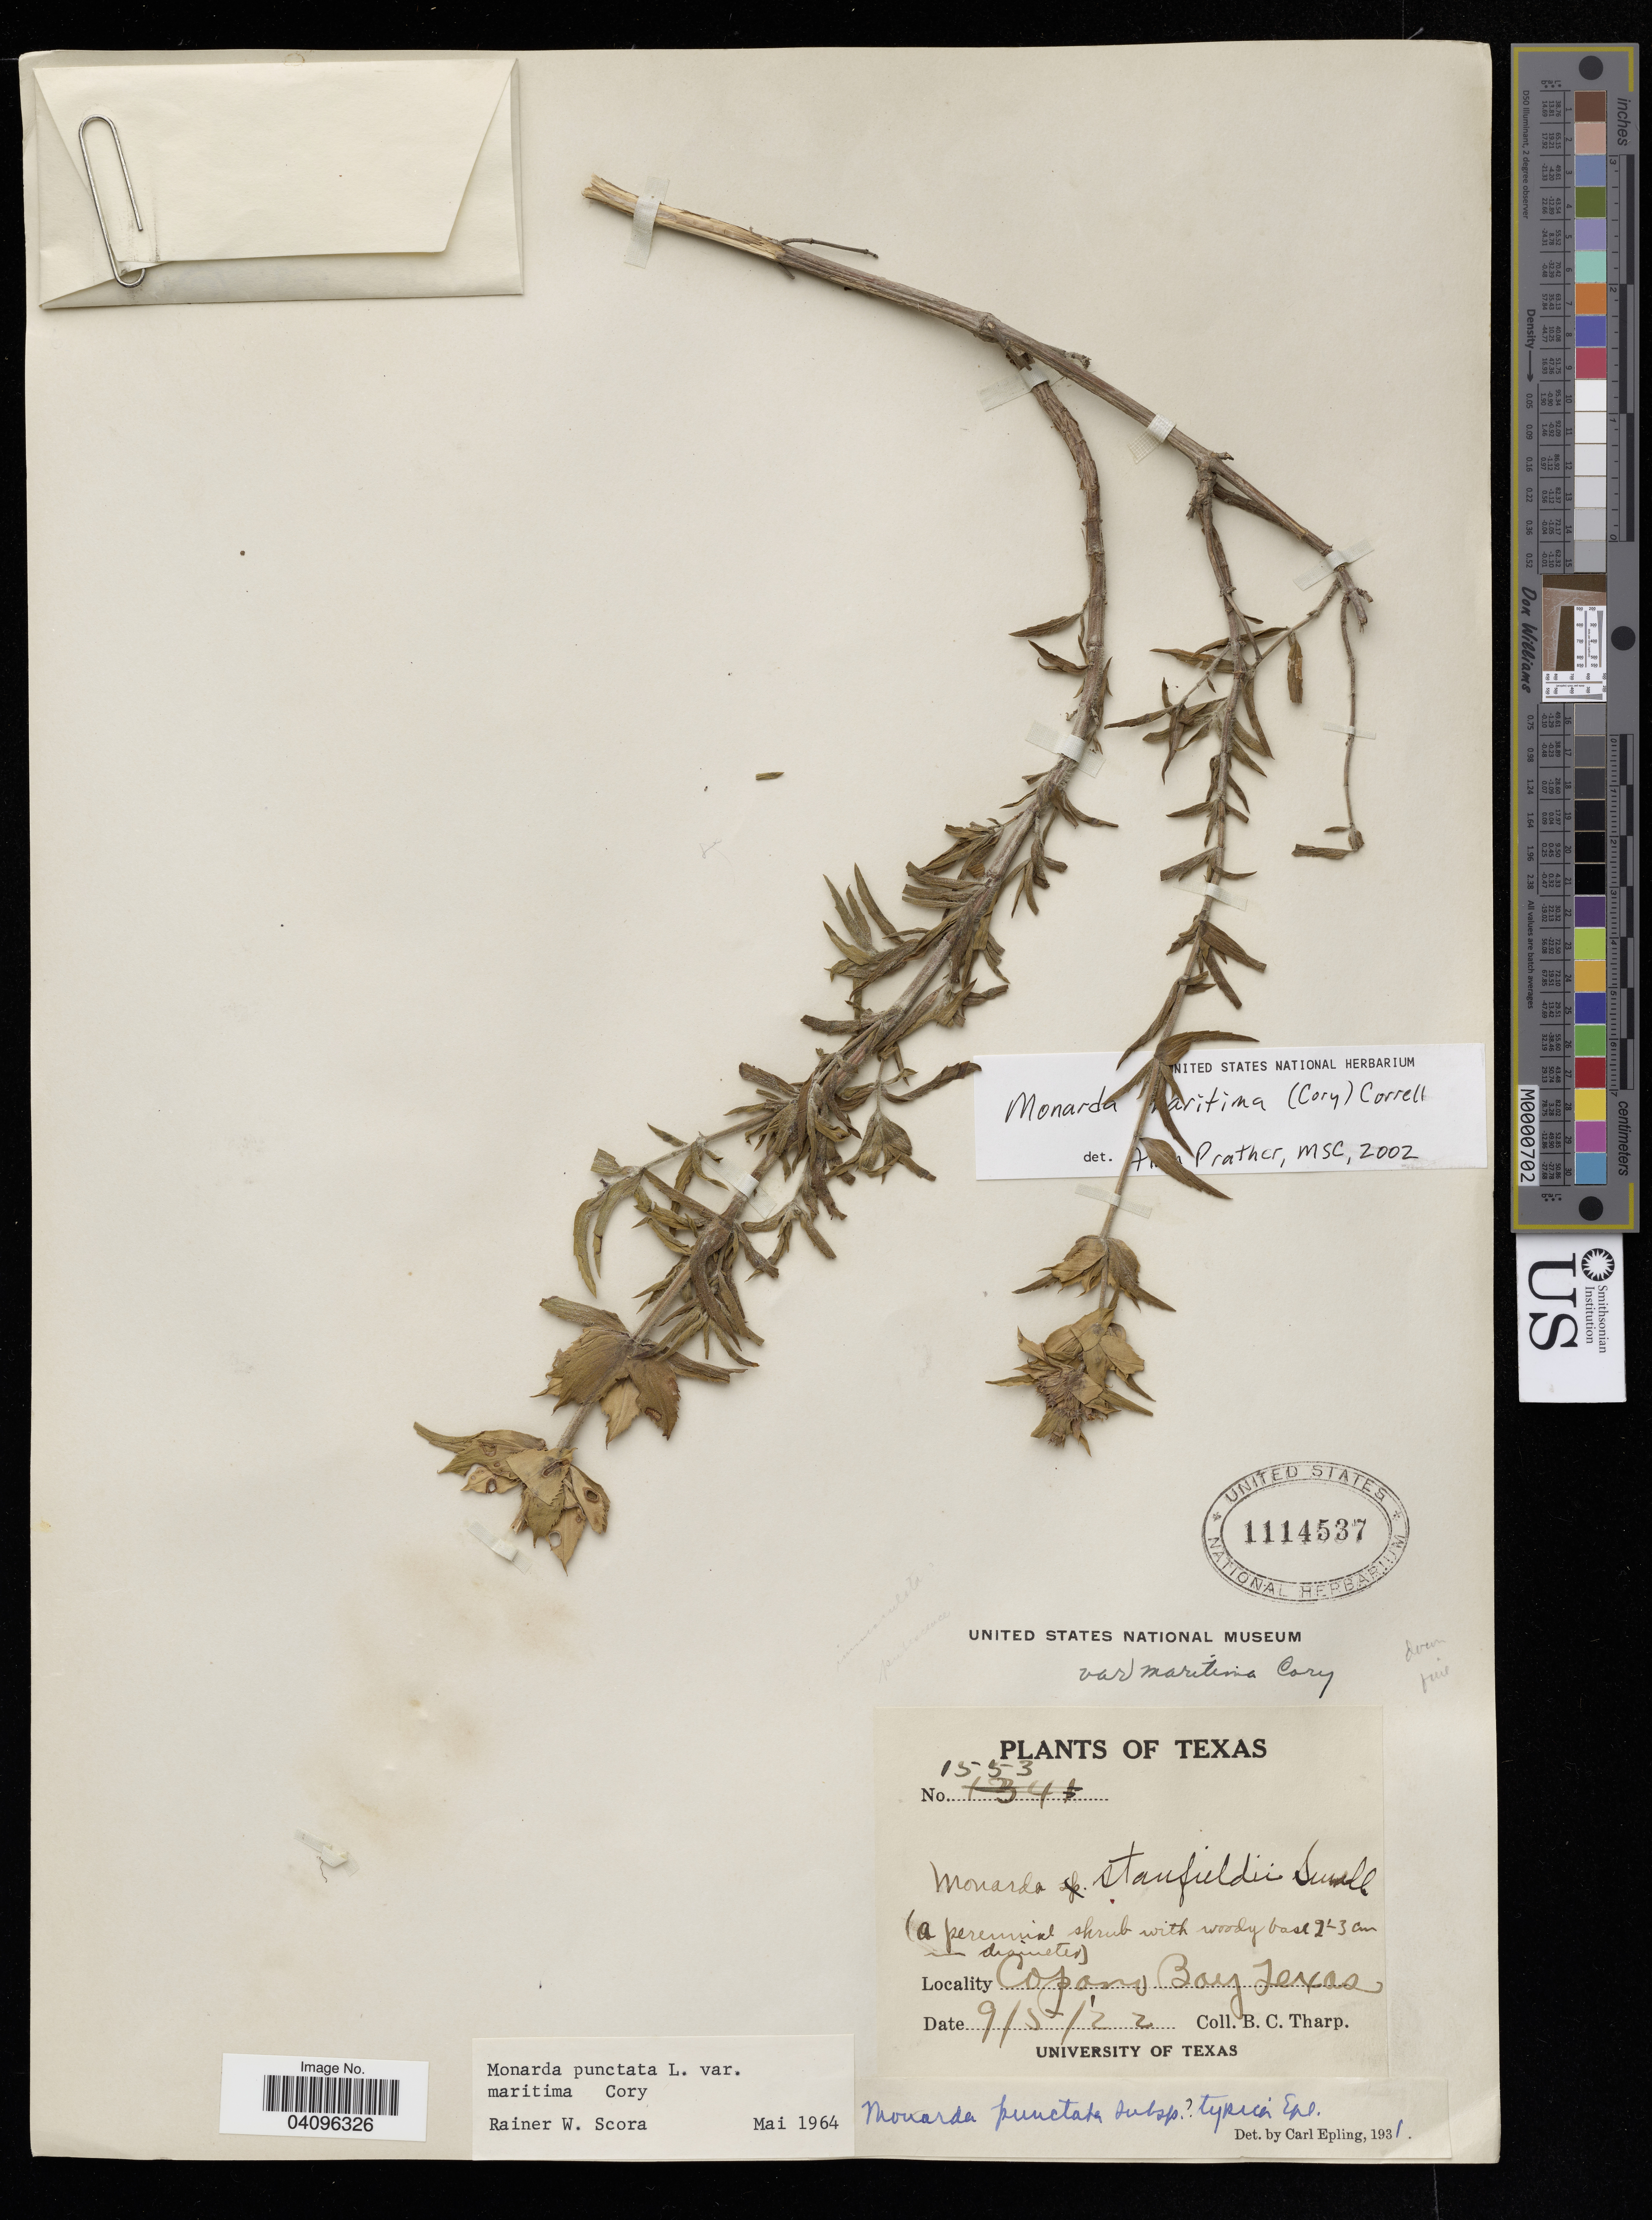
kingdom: Plantae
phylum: Tracheophyta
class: Magnoliopsida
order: Lamiales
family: Lamiaceae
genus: Monarda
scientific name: Monarda punctata var. maritima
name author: (Pennell) E.J. Palmer & Steyerm.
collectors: B. Tharp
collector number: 1553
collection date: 1922-05-09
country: United States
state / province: Texas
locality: Copano Bay Texas.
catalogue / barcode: US 1114537